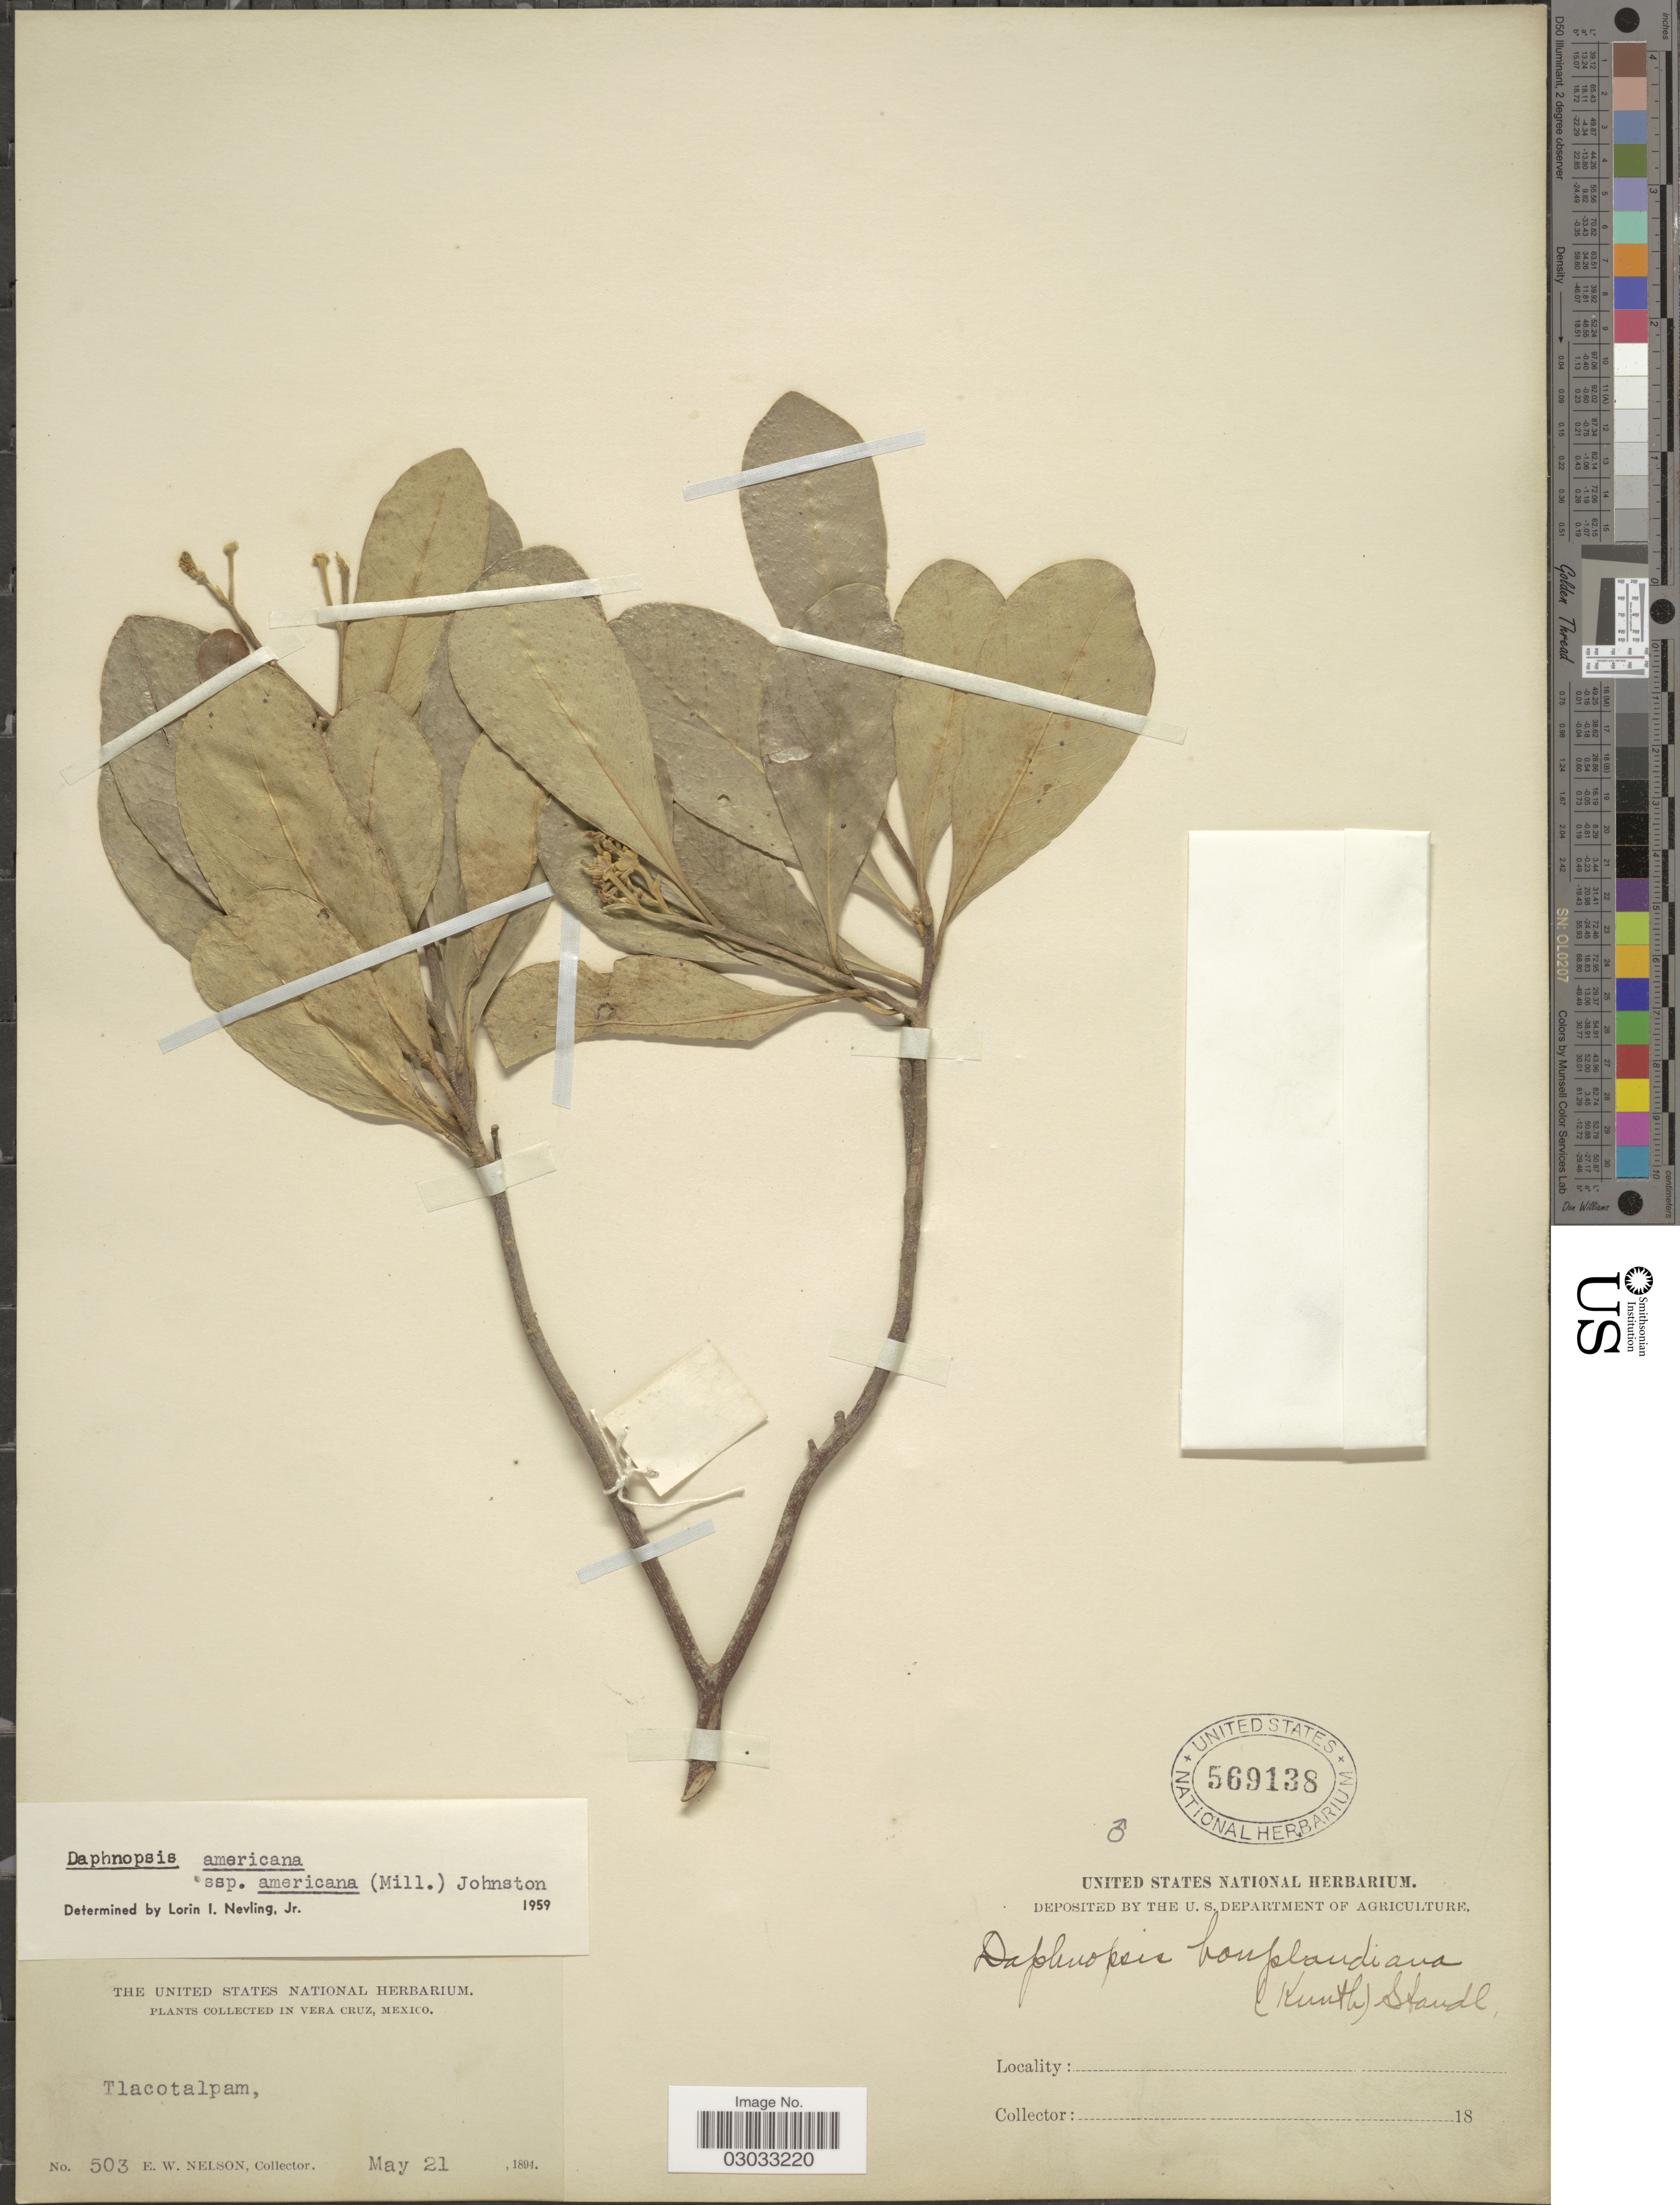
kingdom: Plantae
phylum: Tracheophyta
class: Magnoliopsida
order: Malvales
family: Thymelaeaceae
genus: Daphnopsis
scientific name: Daphnopsis americana subsp. americana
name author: (Mill.) J.R. Johnst.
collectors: E. W. Nelson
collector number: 503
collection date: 1894-05-21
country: Mexico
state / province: Veracruz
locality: Vera Cruz, Tlacotalpam.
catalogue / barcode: US 569138